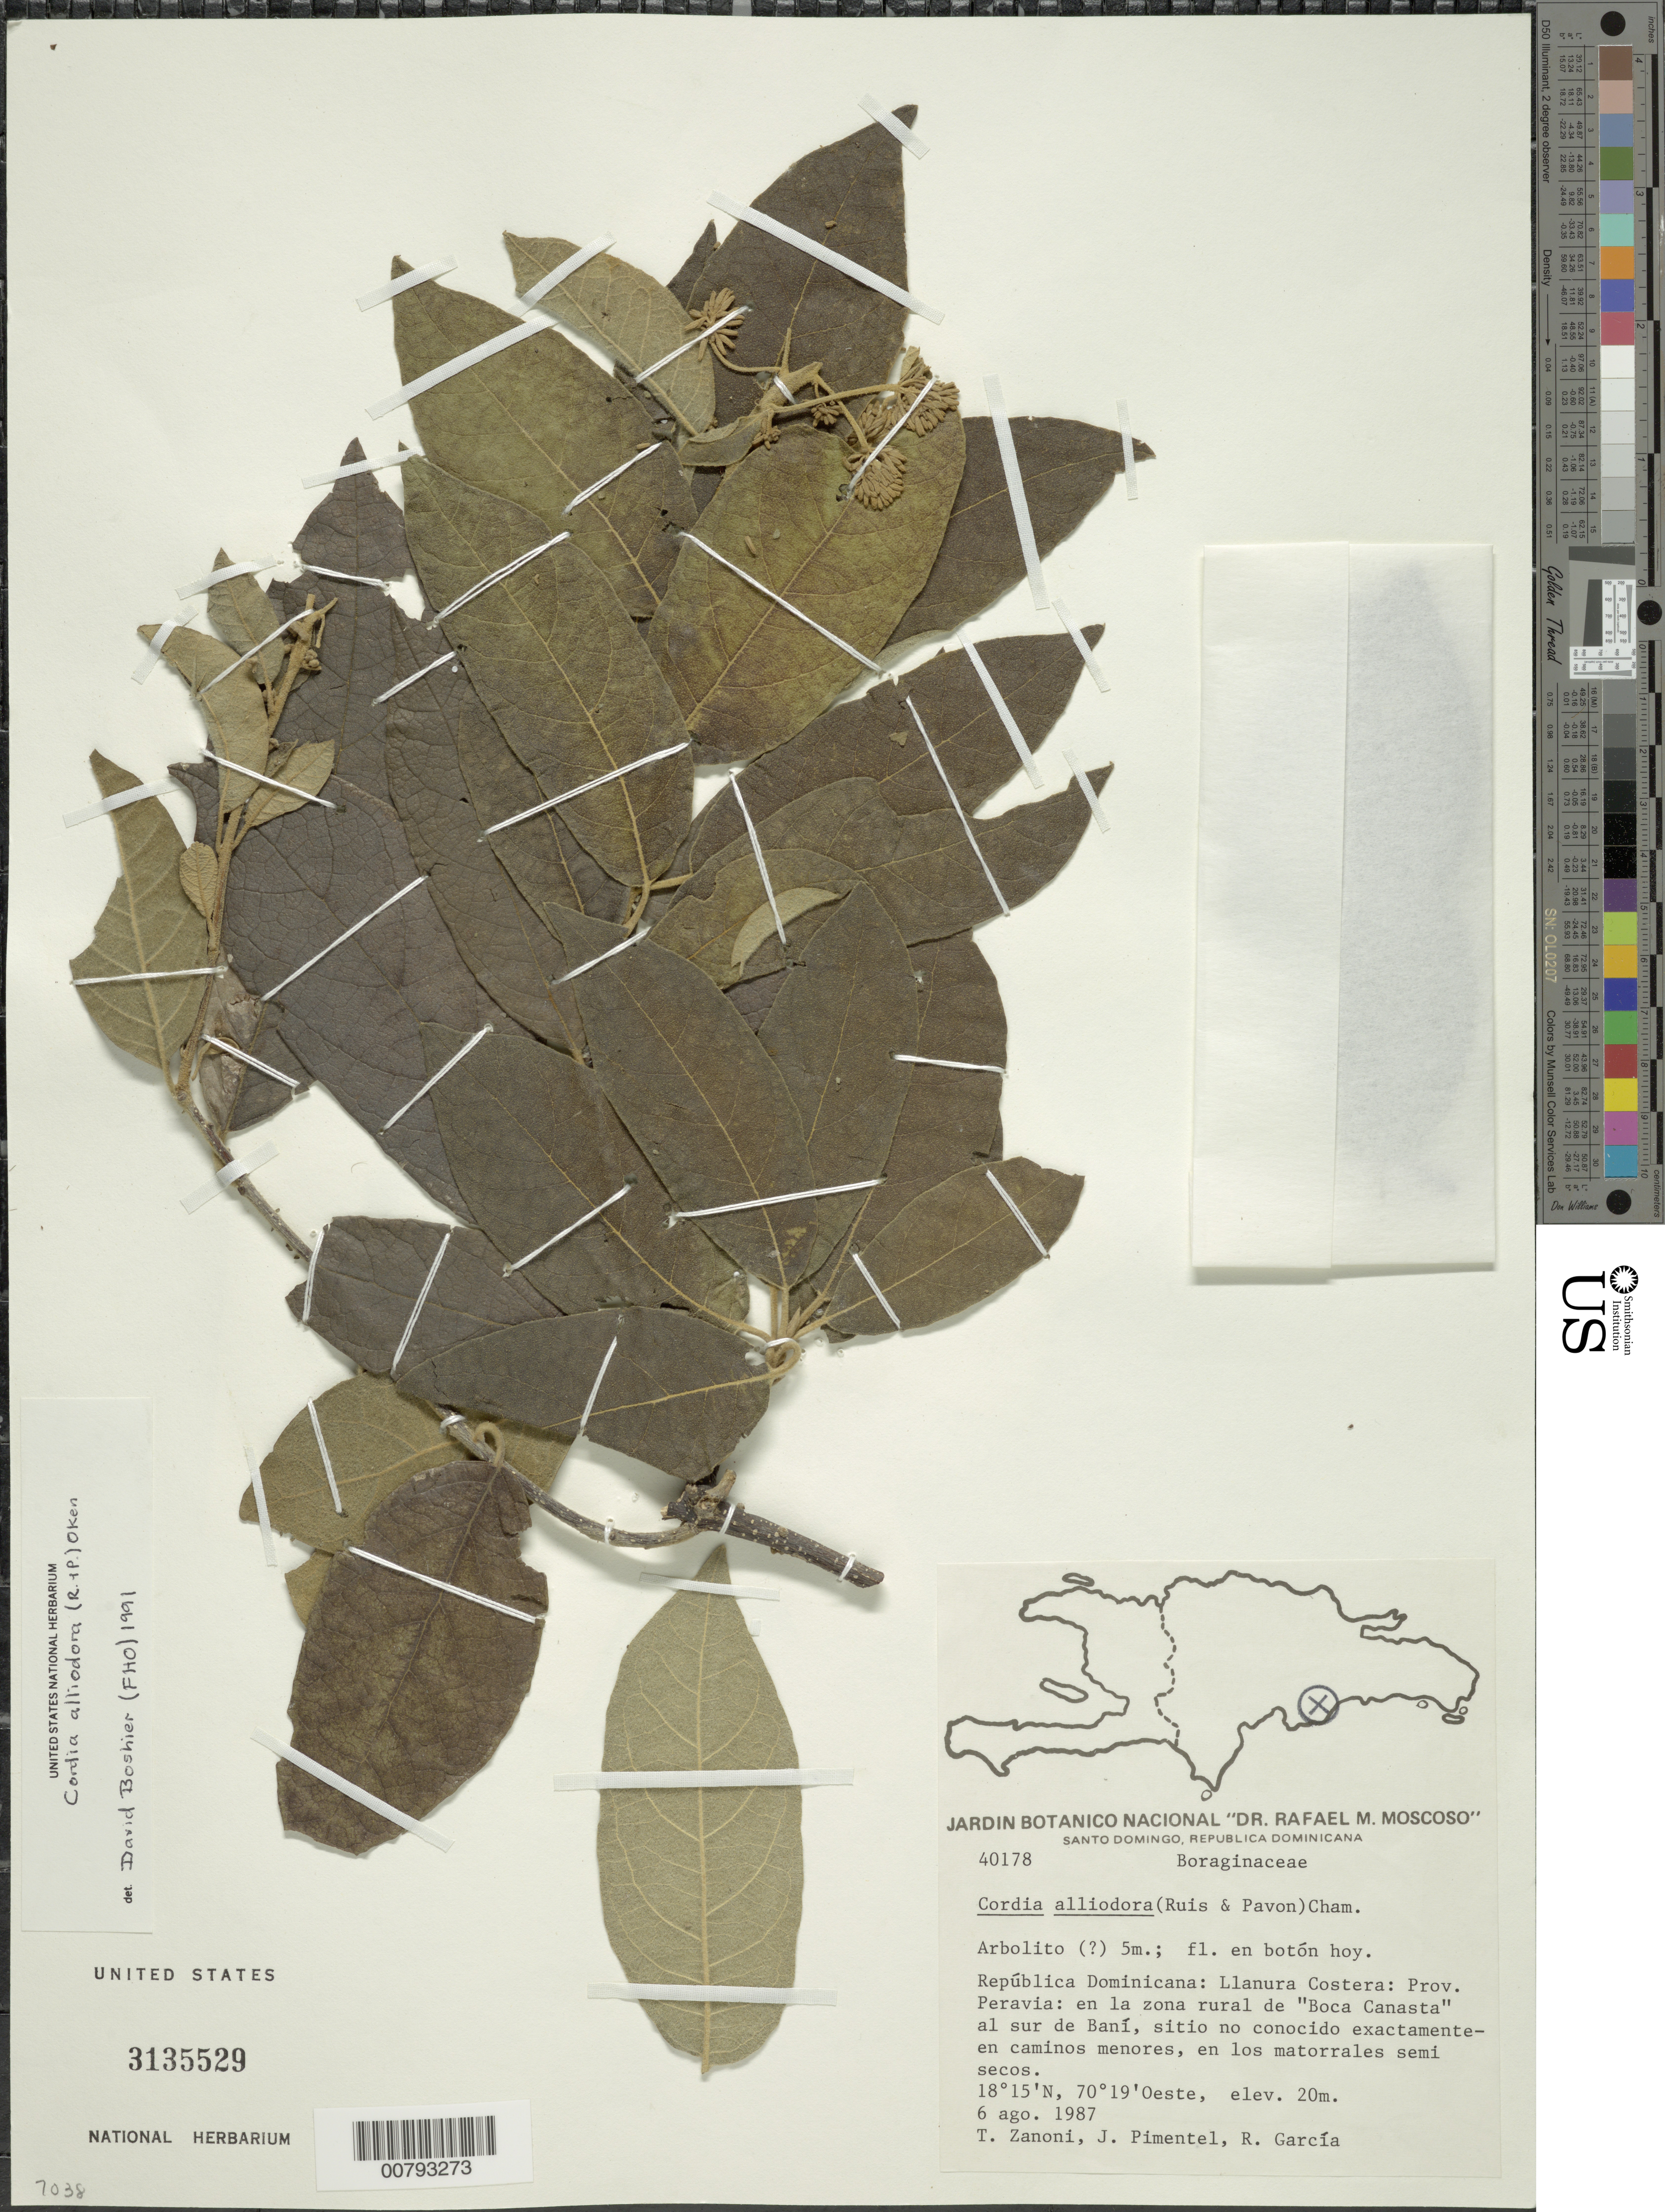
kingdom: Plantae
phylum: Tracheophyta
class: Magnoliopsida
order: Boraginales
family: Cordiaceae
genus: Cordia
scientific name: Cordia alliodora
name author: (Ruiz & Pav.) Oken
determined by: Boshier, D.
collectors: T. A. Zanoni, J. Pimentel & R. G. García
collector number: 40178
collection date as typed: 06 Aug 1987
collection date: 1987-08-06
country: Dominican Republic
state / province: Peravia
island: Hispaniola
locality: Llanura Costera, countryside of Boca Canasta, south of Baní, site nonknow exactly in smaller roads.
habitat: Semi dry thickets.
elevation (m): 20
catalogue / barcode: US 3135529